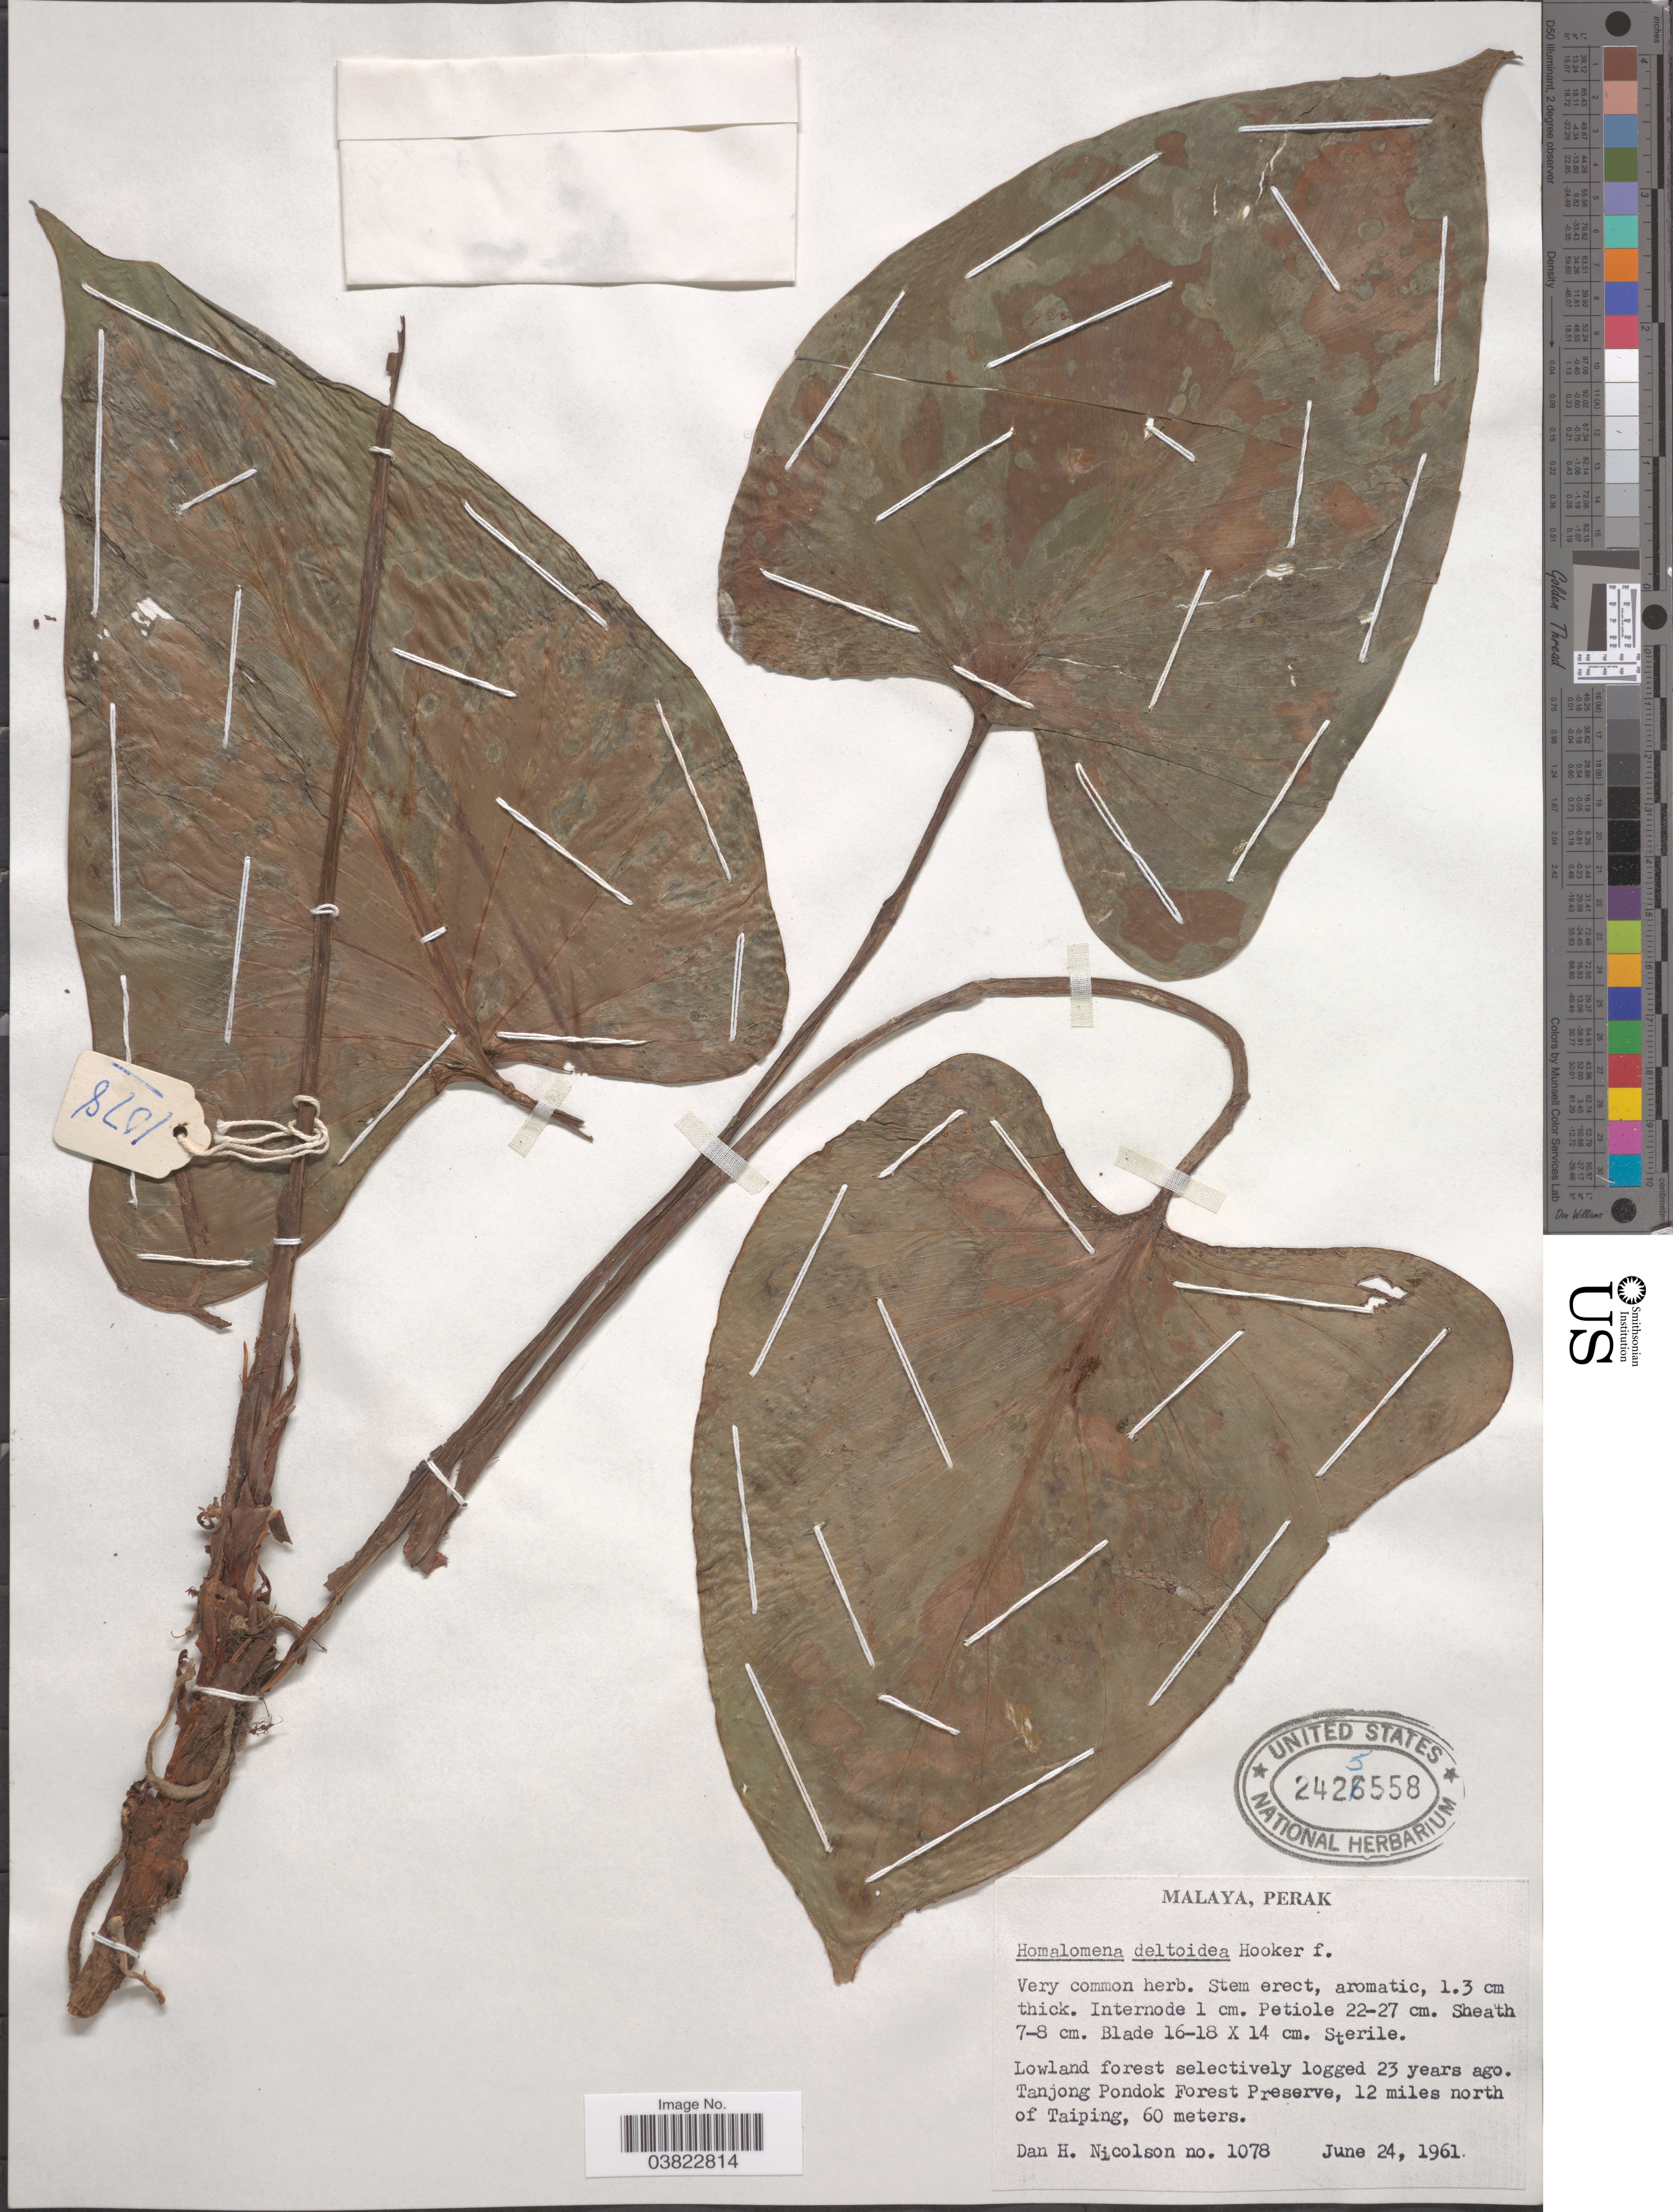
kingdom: Plantae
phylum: Tracheophyta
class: Liliopsida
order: Alismatales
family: Araceae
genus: Homalomena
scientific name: Homalomena deltoidea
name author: Hook. f.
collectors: D. H. Nicolson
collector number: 1078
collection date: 1961-06-24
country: Malaysia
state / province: Perak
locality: Malaya. Tanjong Pondok Forest Preserve, 12 miles north of Taiping.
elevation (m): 60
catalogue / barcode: US 2425558